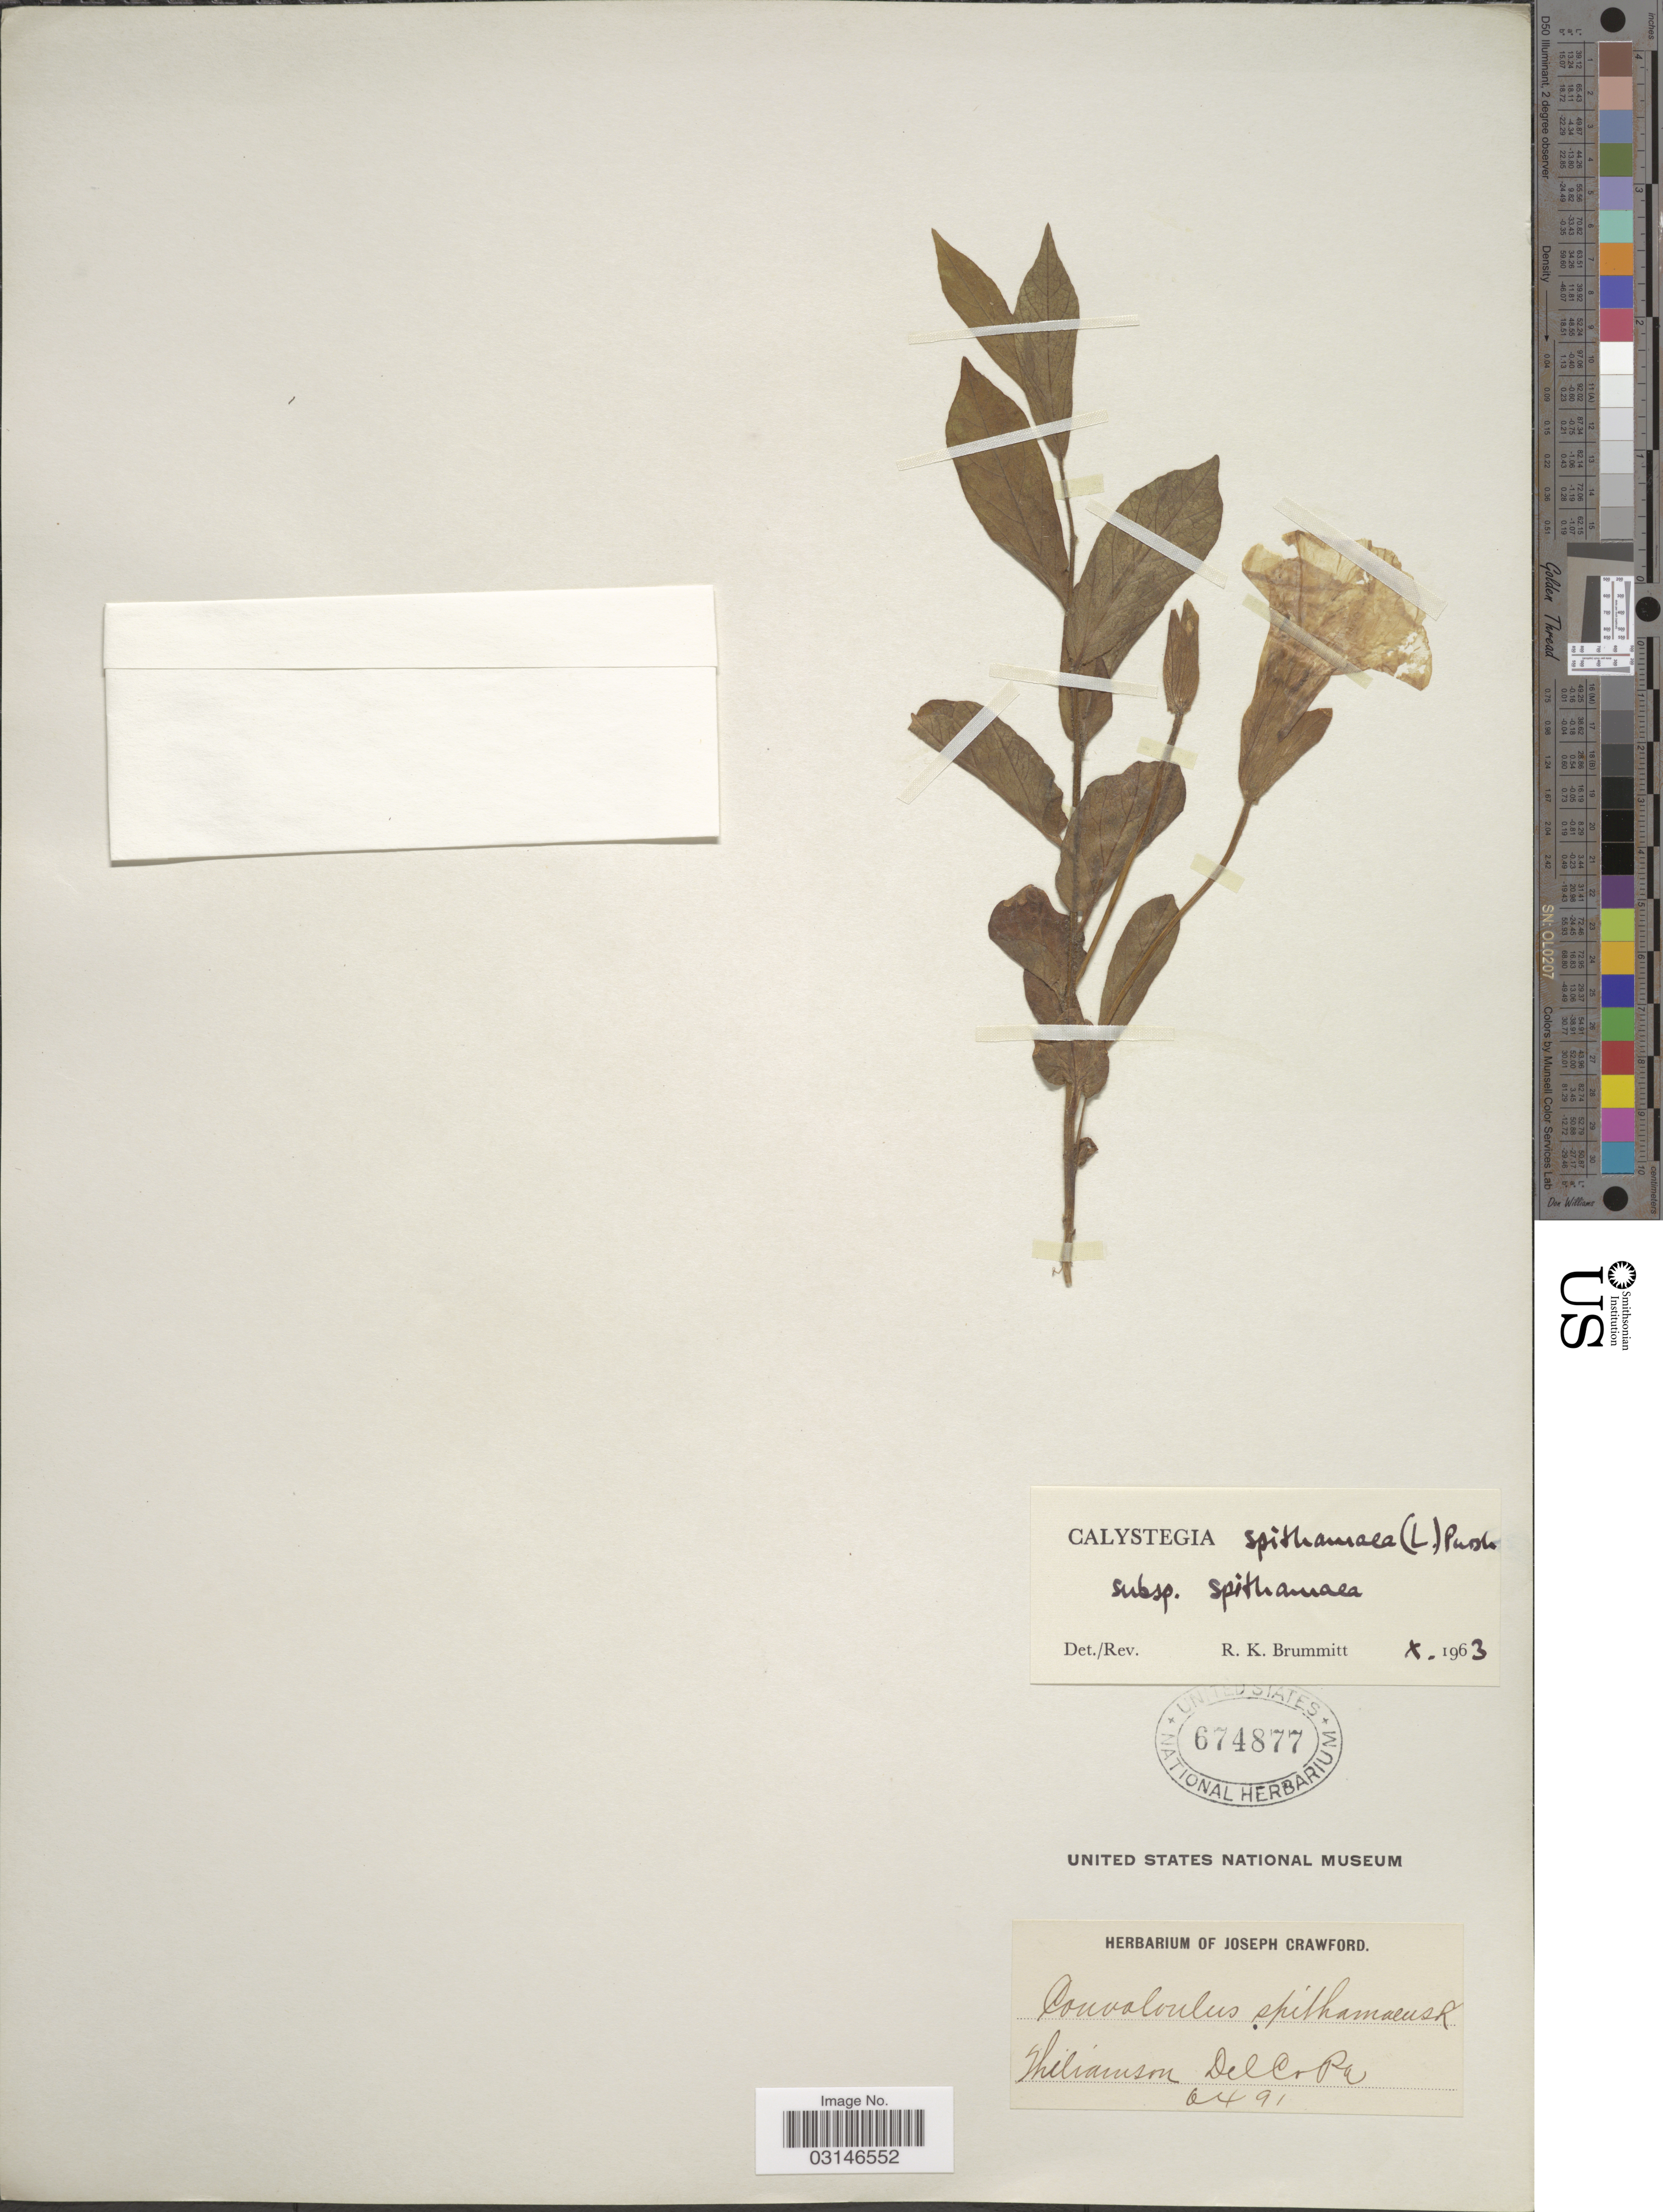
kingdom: Plantae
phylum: Tracheophyta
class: Magnoliopsida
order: Solanales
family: Convolvulaceae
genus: Calystegia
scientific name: Calystegia spithamaea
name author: (L.) Pursh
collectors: ex herb. Joseph Crawford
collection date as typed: Transcribed d/m/y: 4/6/91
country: United States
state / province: Pennsylvania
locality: Wiliamson Del Co. Pa.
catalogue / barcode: US 674877